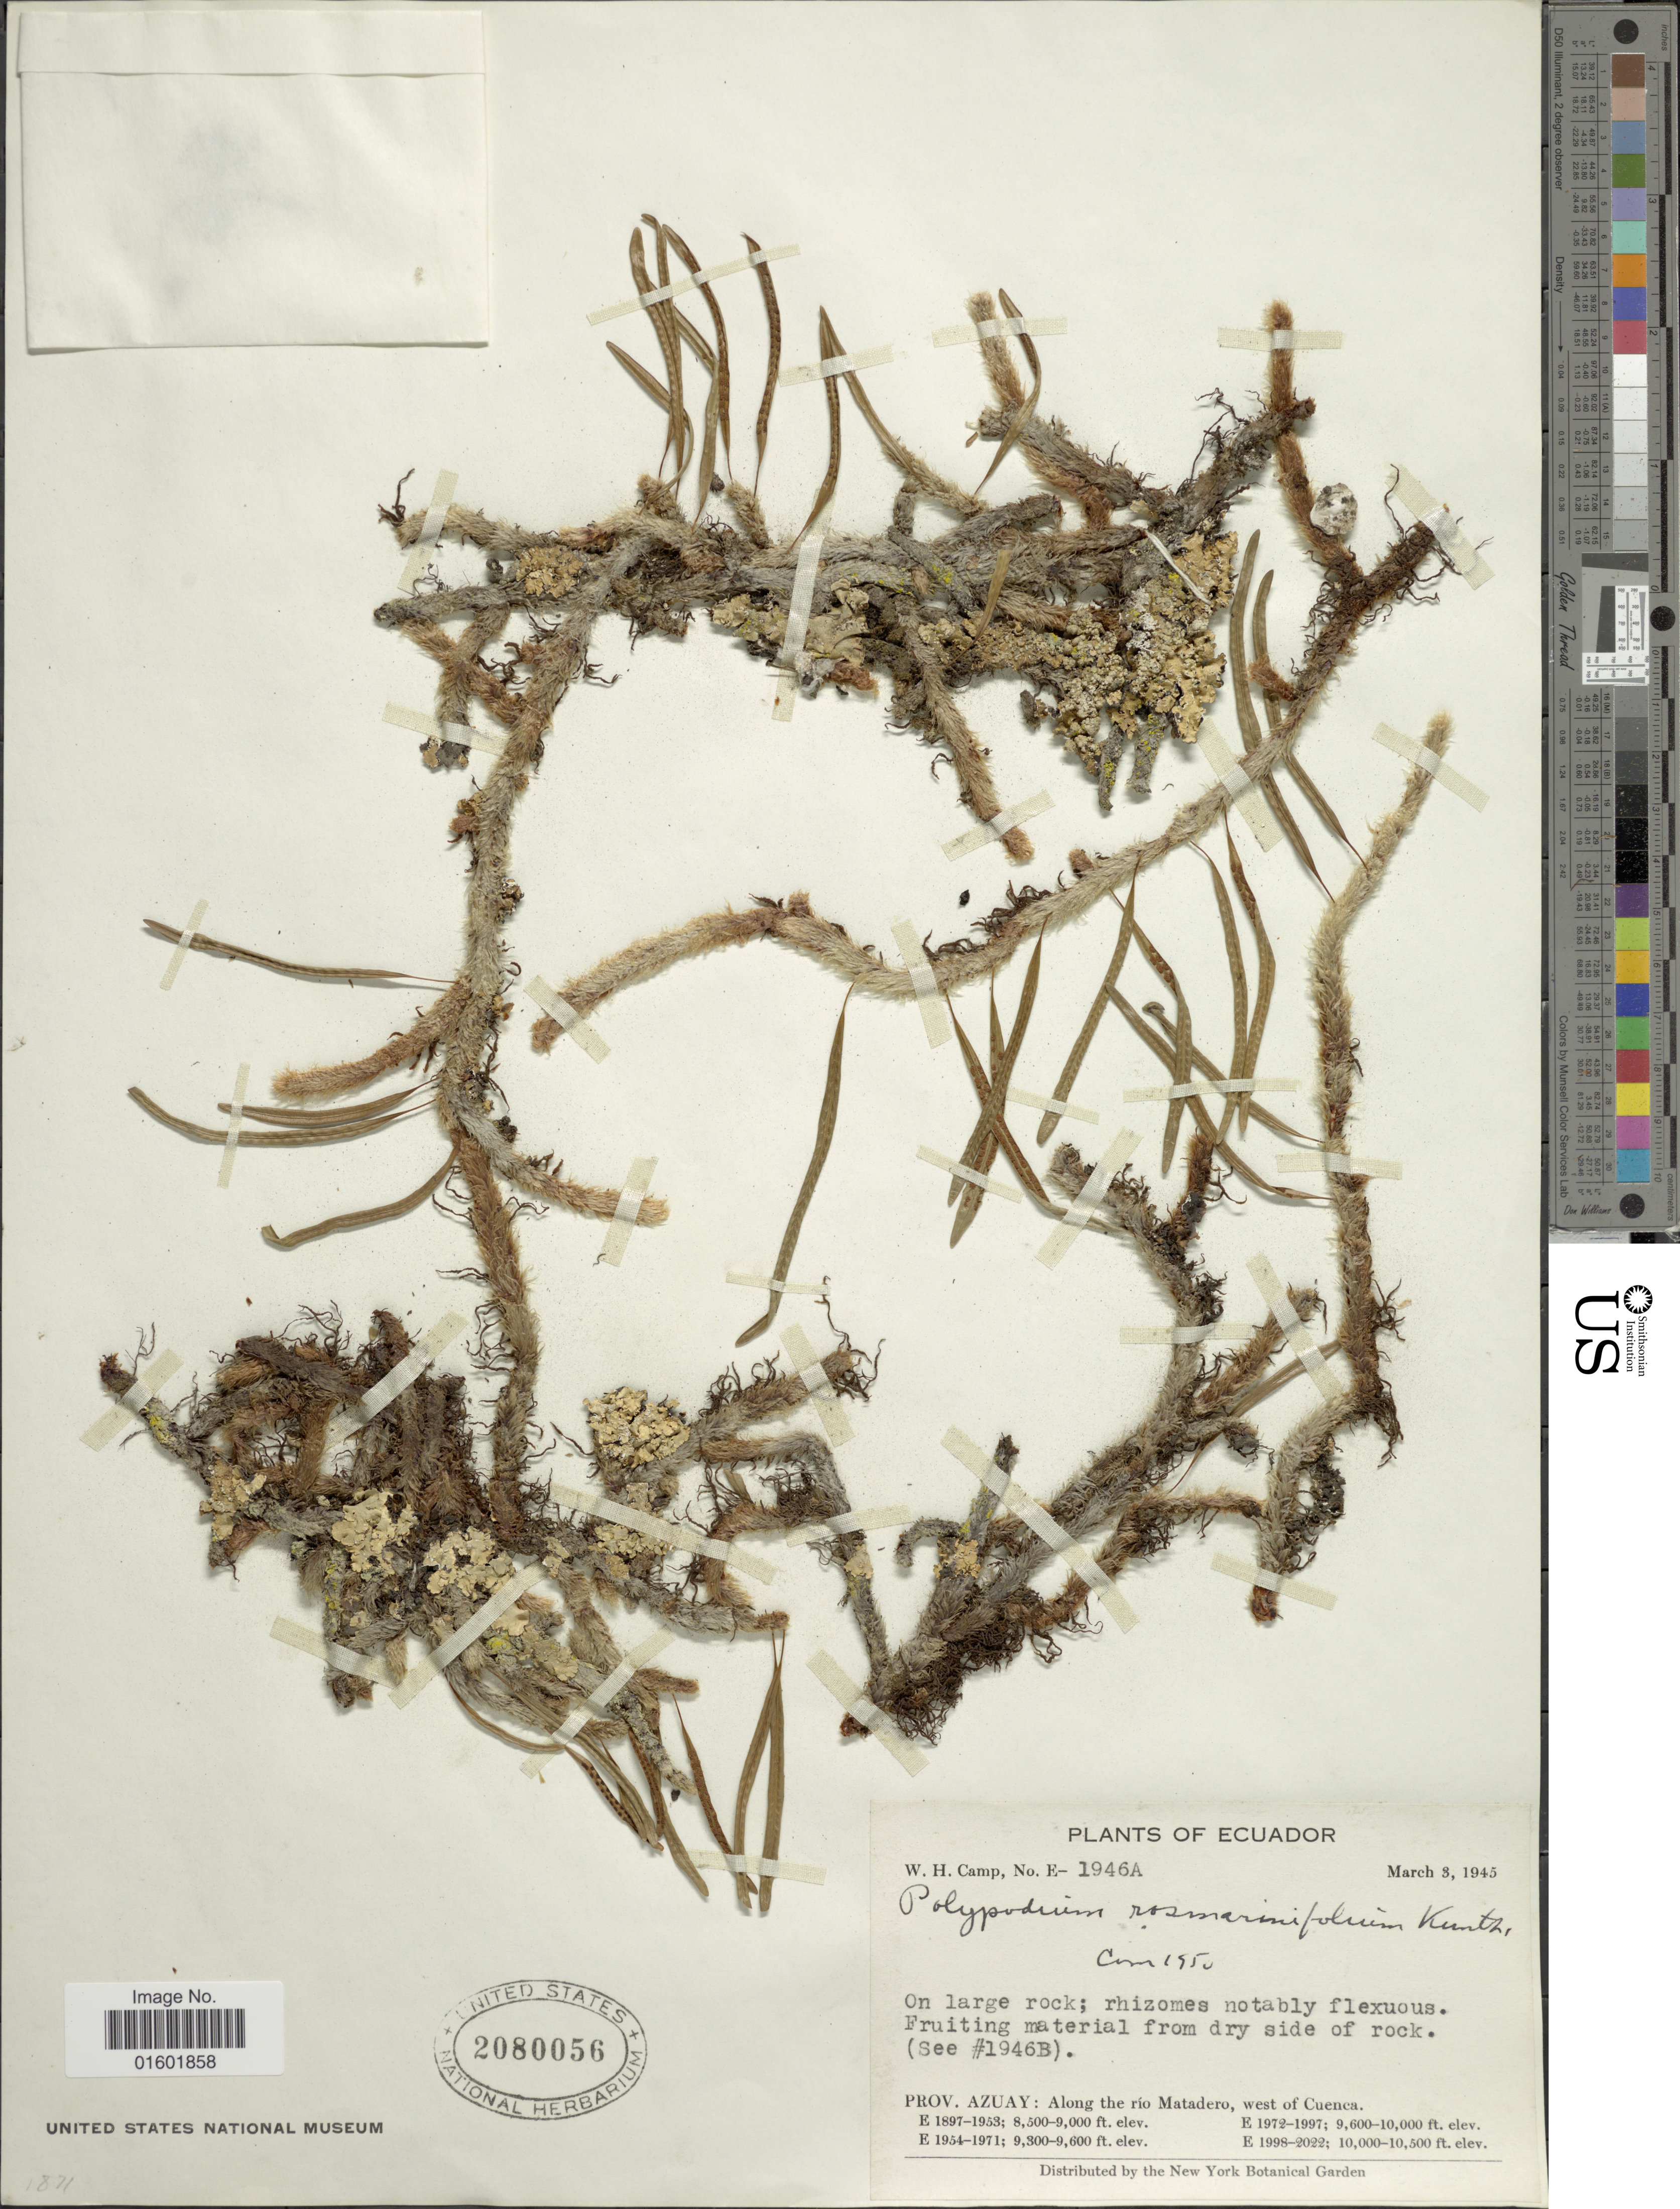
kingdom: Plantae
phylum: Tracheophyta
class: Polypodiopsida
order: Polypodiales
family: Polypodiaceae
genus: Microgramma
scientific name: Microgramma rosmarinifolia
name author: (Kunth) R.M. Tryon & A.F. Tryon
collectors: W. H. Camp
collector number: E1946A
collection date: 1945-03-03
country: Ecuador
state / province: Azuay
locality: Along the rio Matadero, west of Cuenca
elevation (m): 2591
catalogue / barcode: US 2080056